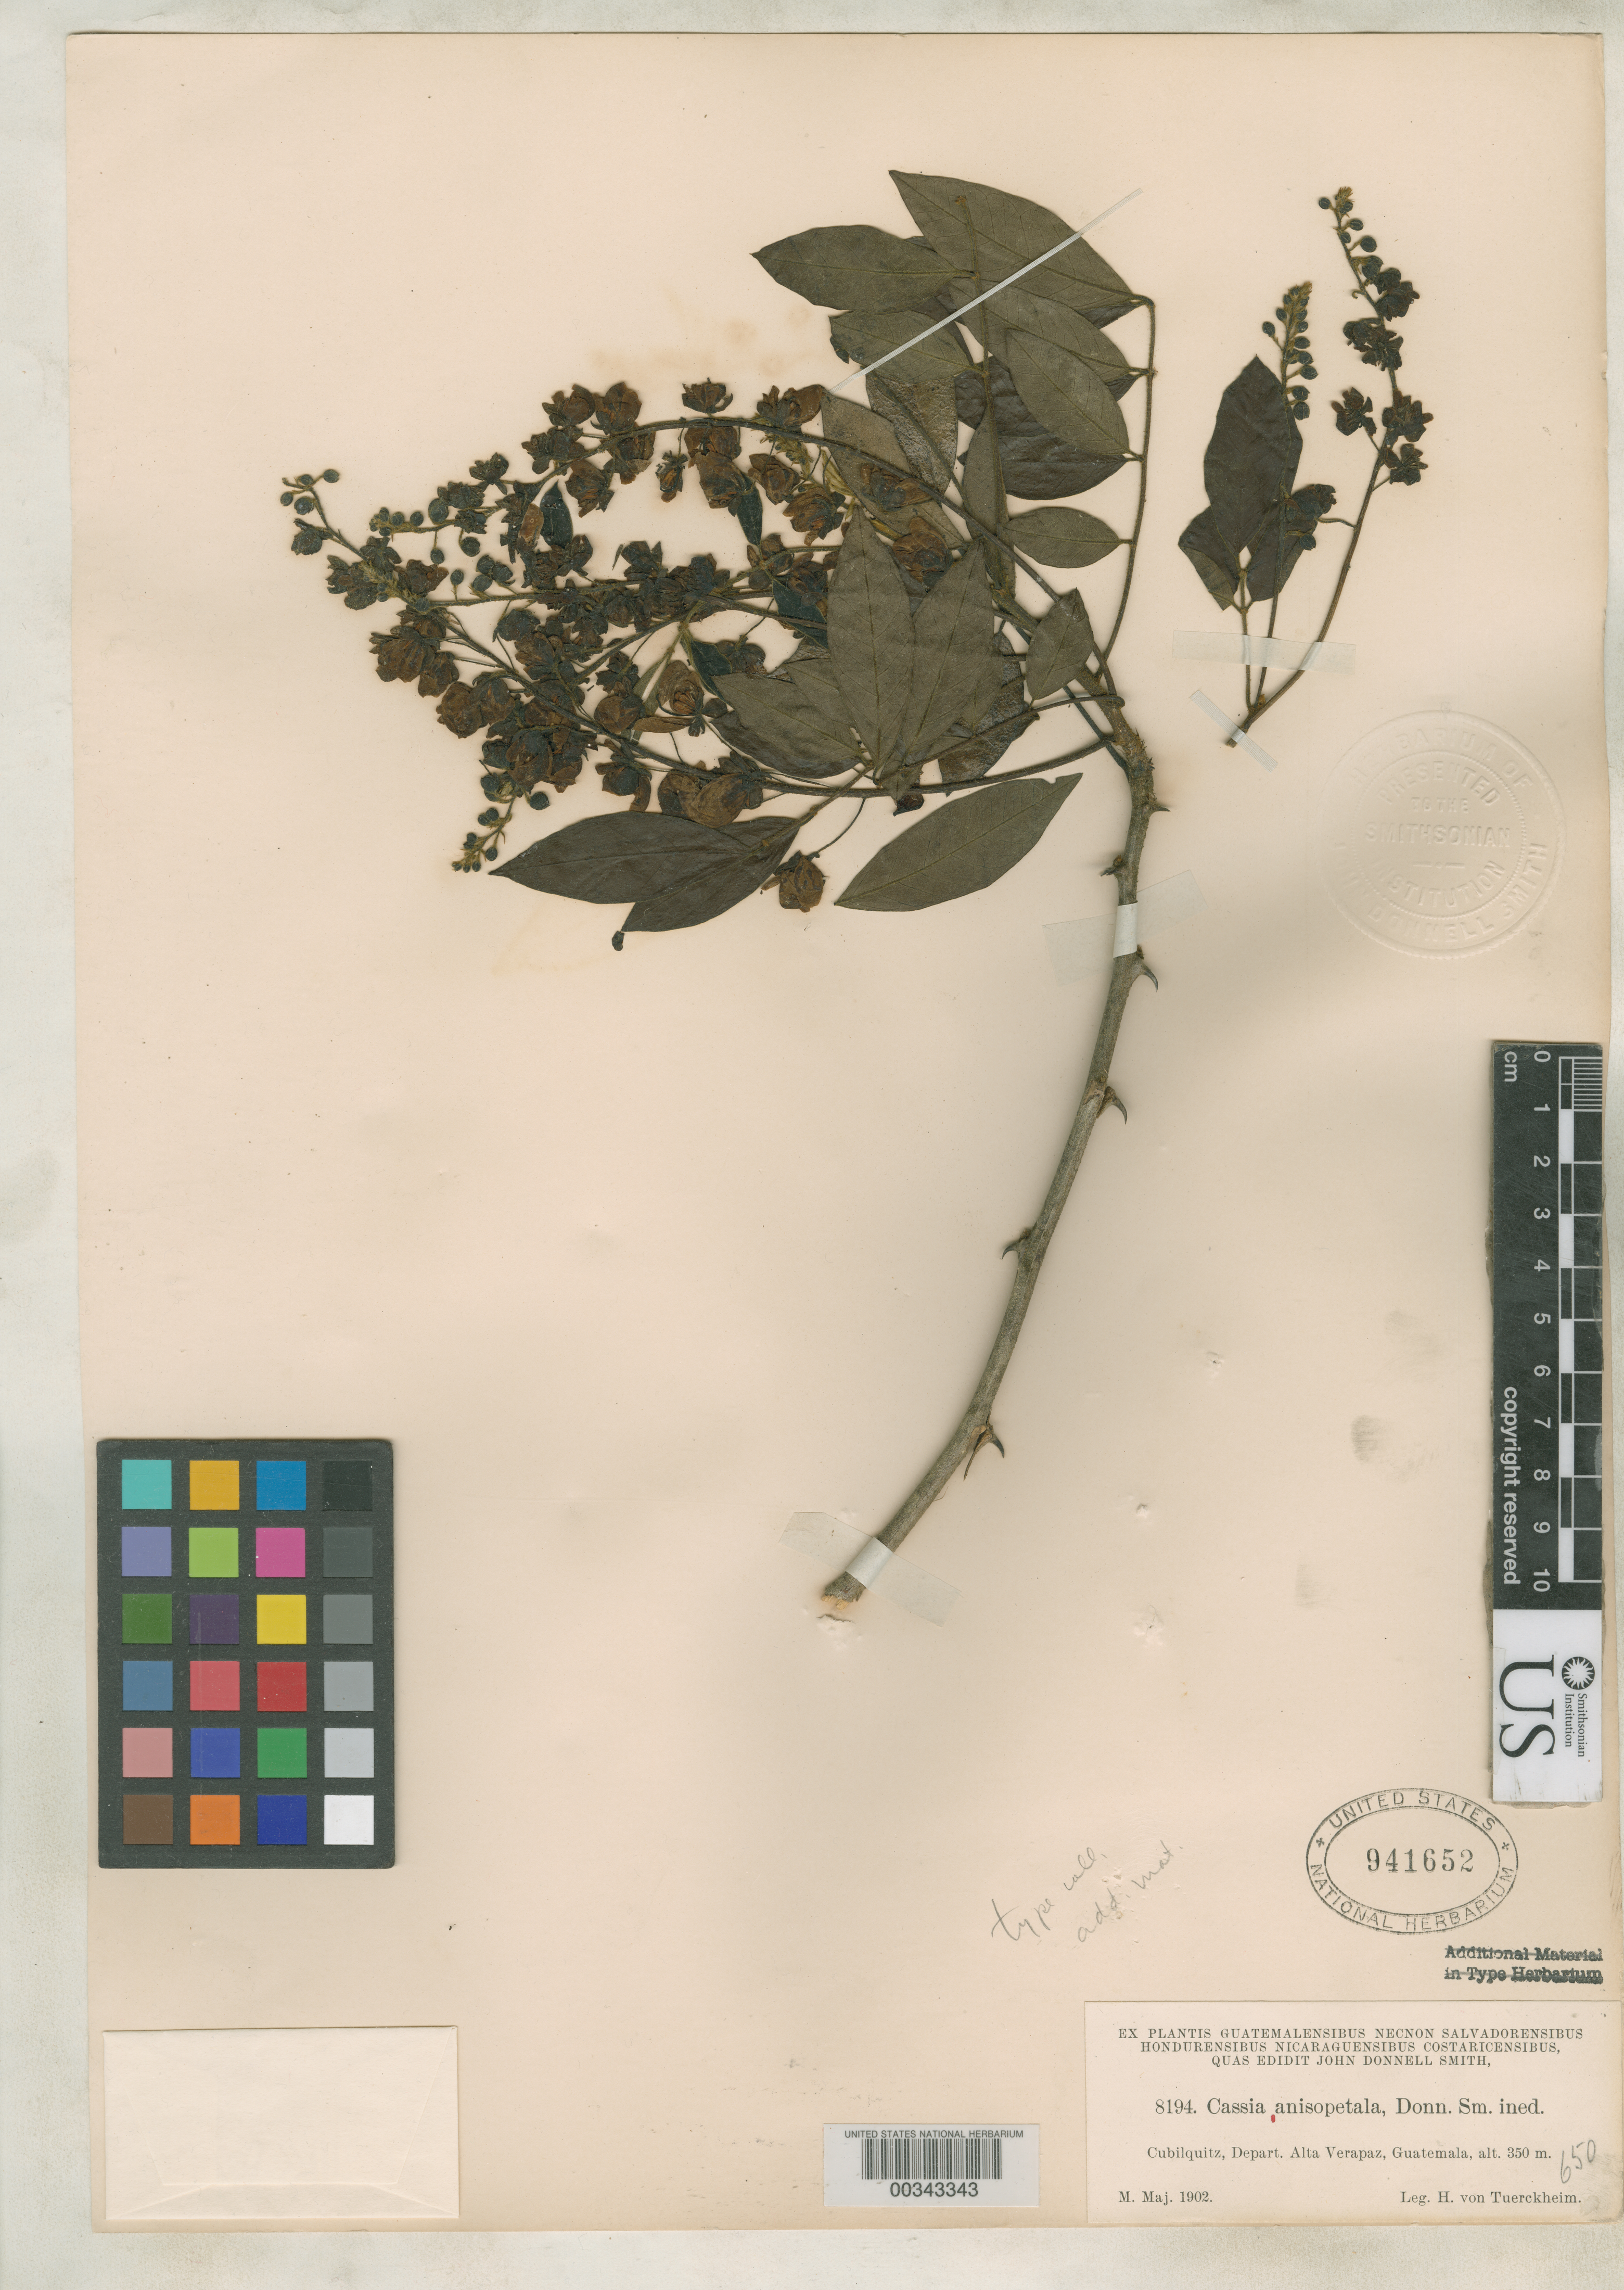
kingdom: Plantae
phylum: Tracheophyta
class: Magnoliopsida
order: Fabales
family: Fabaceae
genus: Cassia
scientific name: Cassia anisopetala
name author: Donn. Sm.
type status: Type Collection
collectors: H. von Türckheim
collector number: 8194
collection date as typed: Mar 1902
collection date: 1902-03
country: Guatemala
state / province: Alta Verapaz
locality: Cobilquitz.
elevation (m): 350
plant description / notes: One of four sheets (syntypes? USNH 941650, 941651, 941652, 941653) received ex John Donnell Smith herbarium.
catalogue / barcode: US 941652